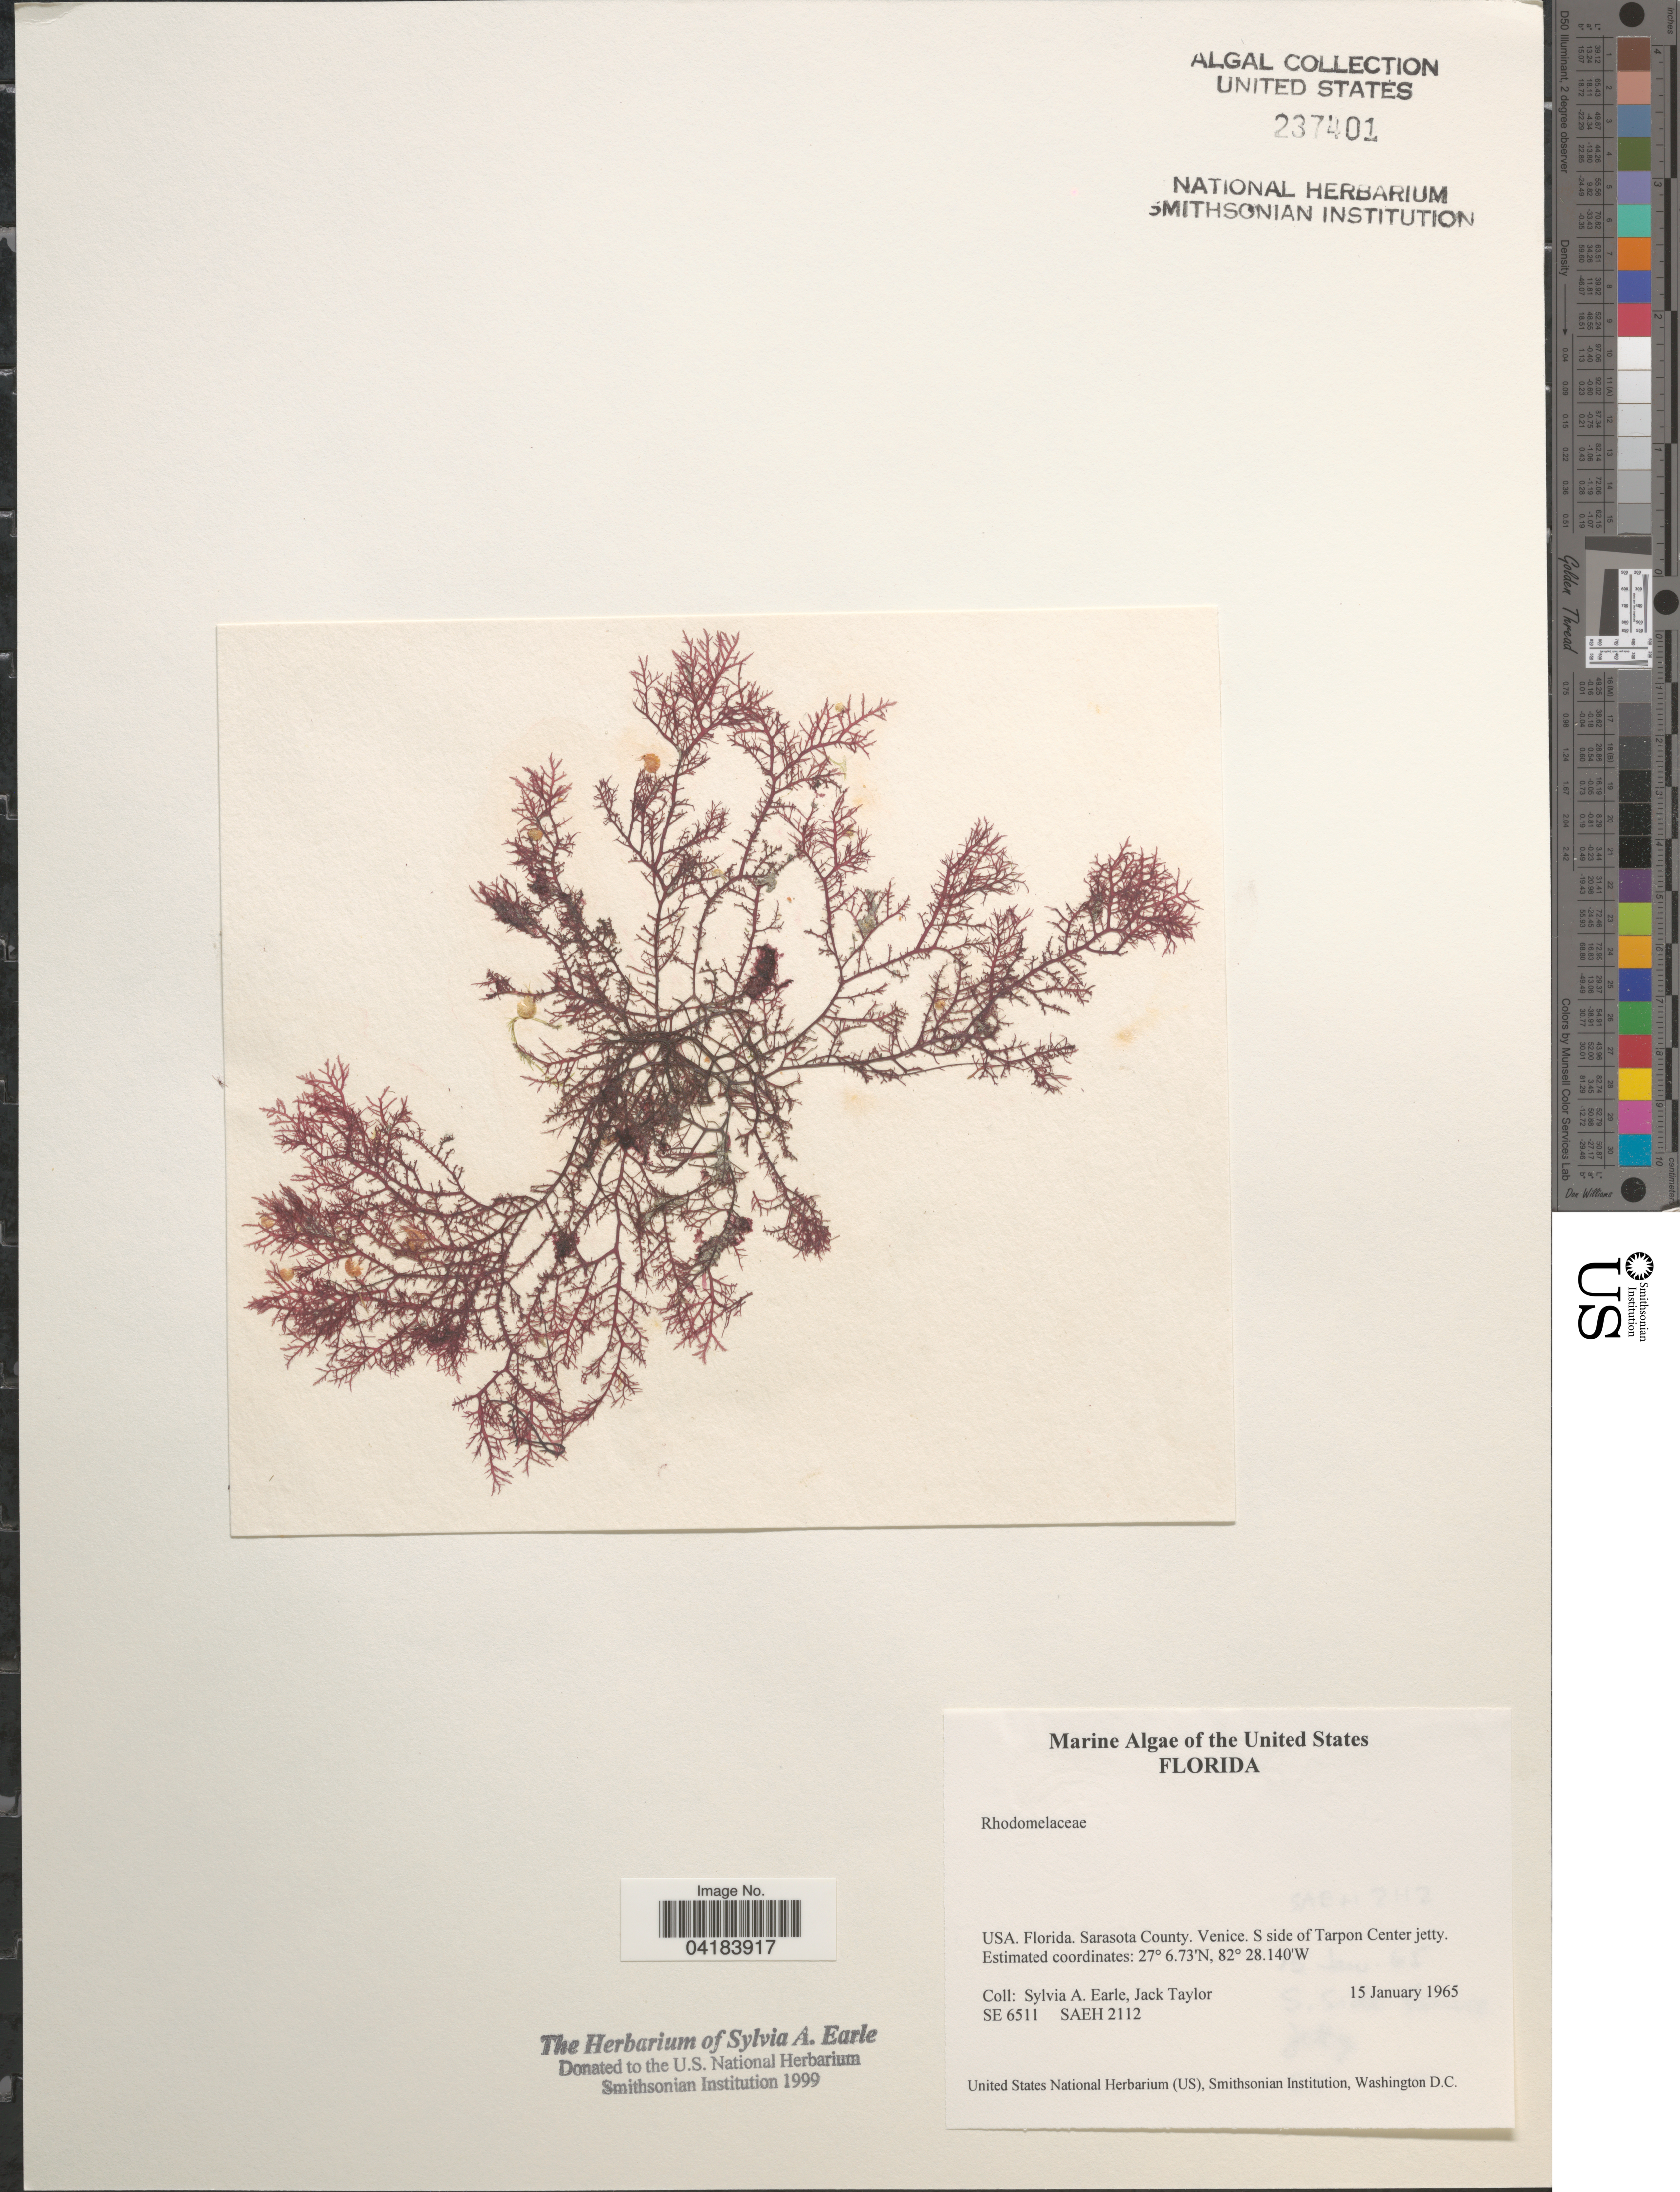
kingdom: Plantae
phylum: Rhodophyta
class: Florideophyceae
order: Ceramiales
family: Rhodomelaceae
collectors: S. A. Earle & J. Taylor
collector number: SE6511/SAEH2112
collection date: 1965-01-15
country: United States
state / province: Florida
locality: Sarasota County. Venice. S side of Tarpon Center jetty.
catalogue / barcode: US 237401